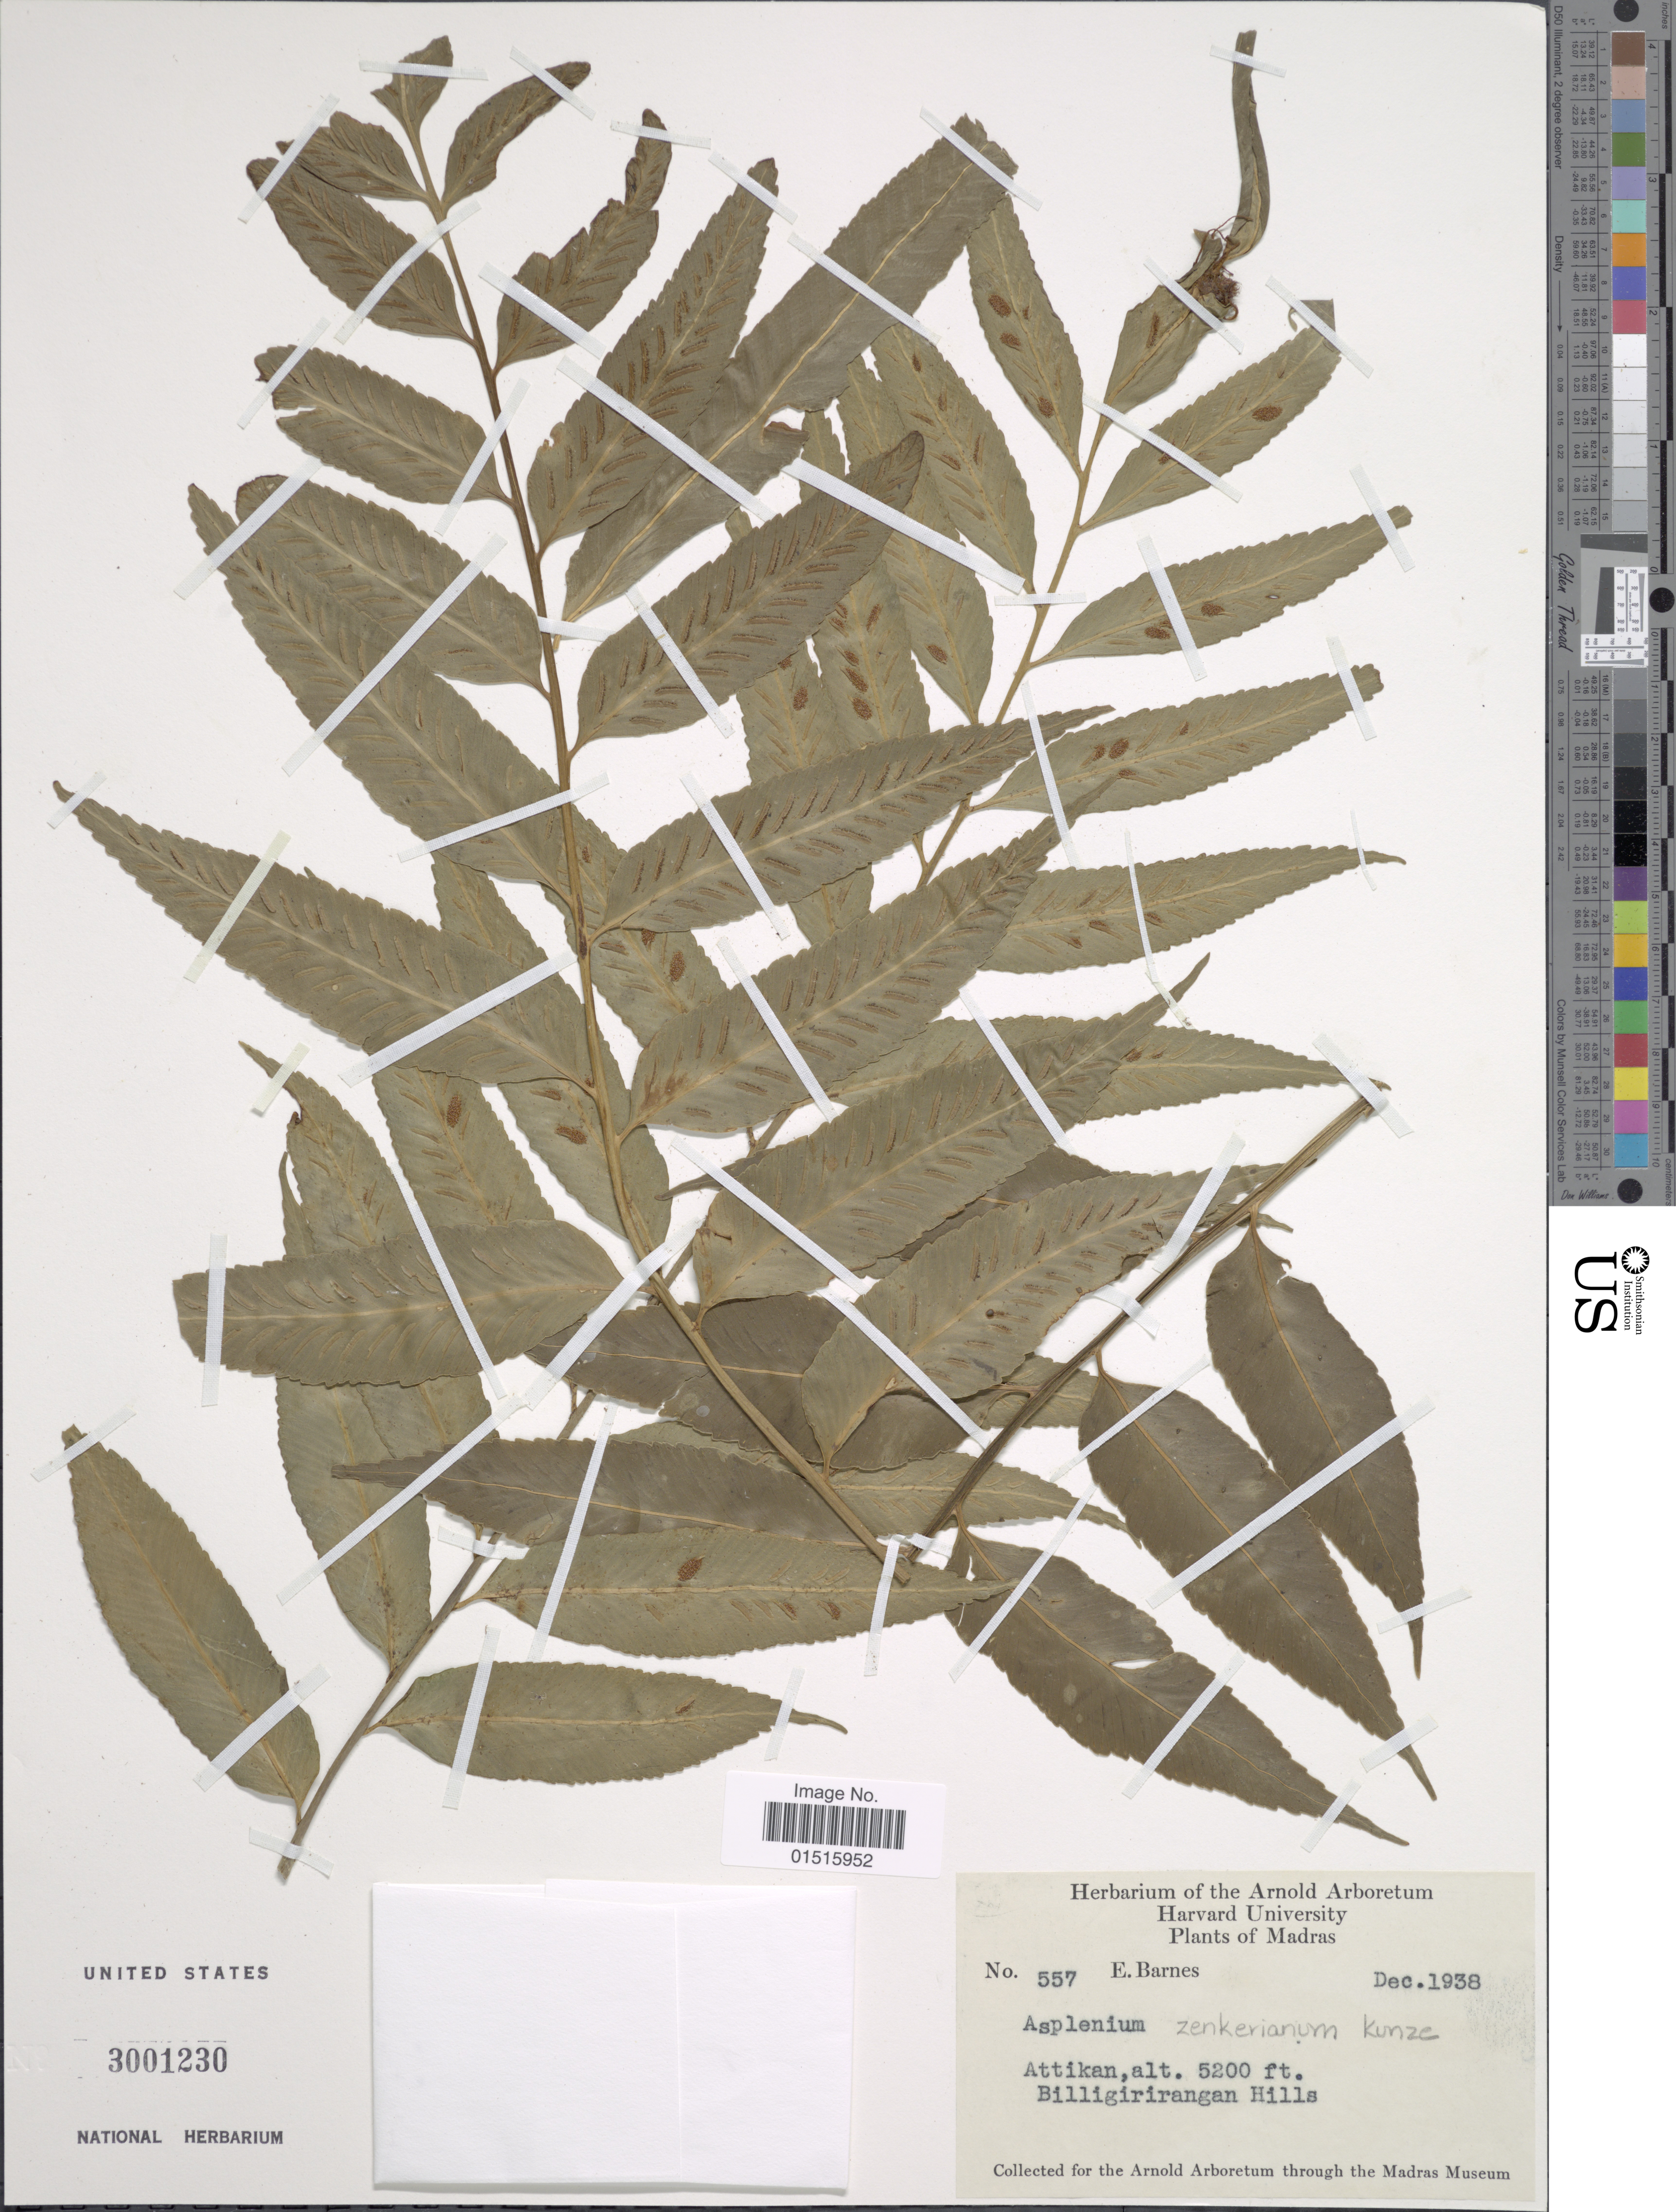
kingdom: Plantae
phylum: Tracheophyta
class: Polypodiopsida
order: Polypodiales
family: Aspleniaceae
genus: Asplenium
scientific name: Asplenium zenkerianum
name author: Kunze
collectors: E. Barnes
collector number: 557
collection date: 1938-12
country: India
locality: Plants of Madras, Attikan, Billigirirangan Hills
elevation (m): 1585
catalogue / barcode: US 3001230